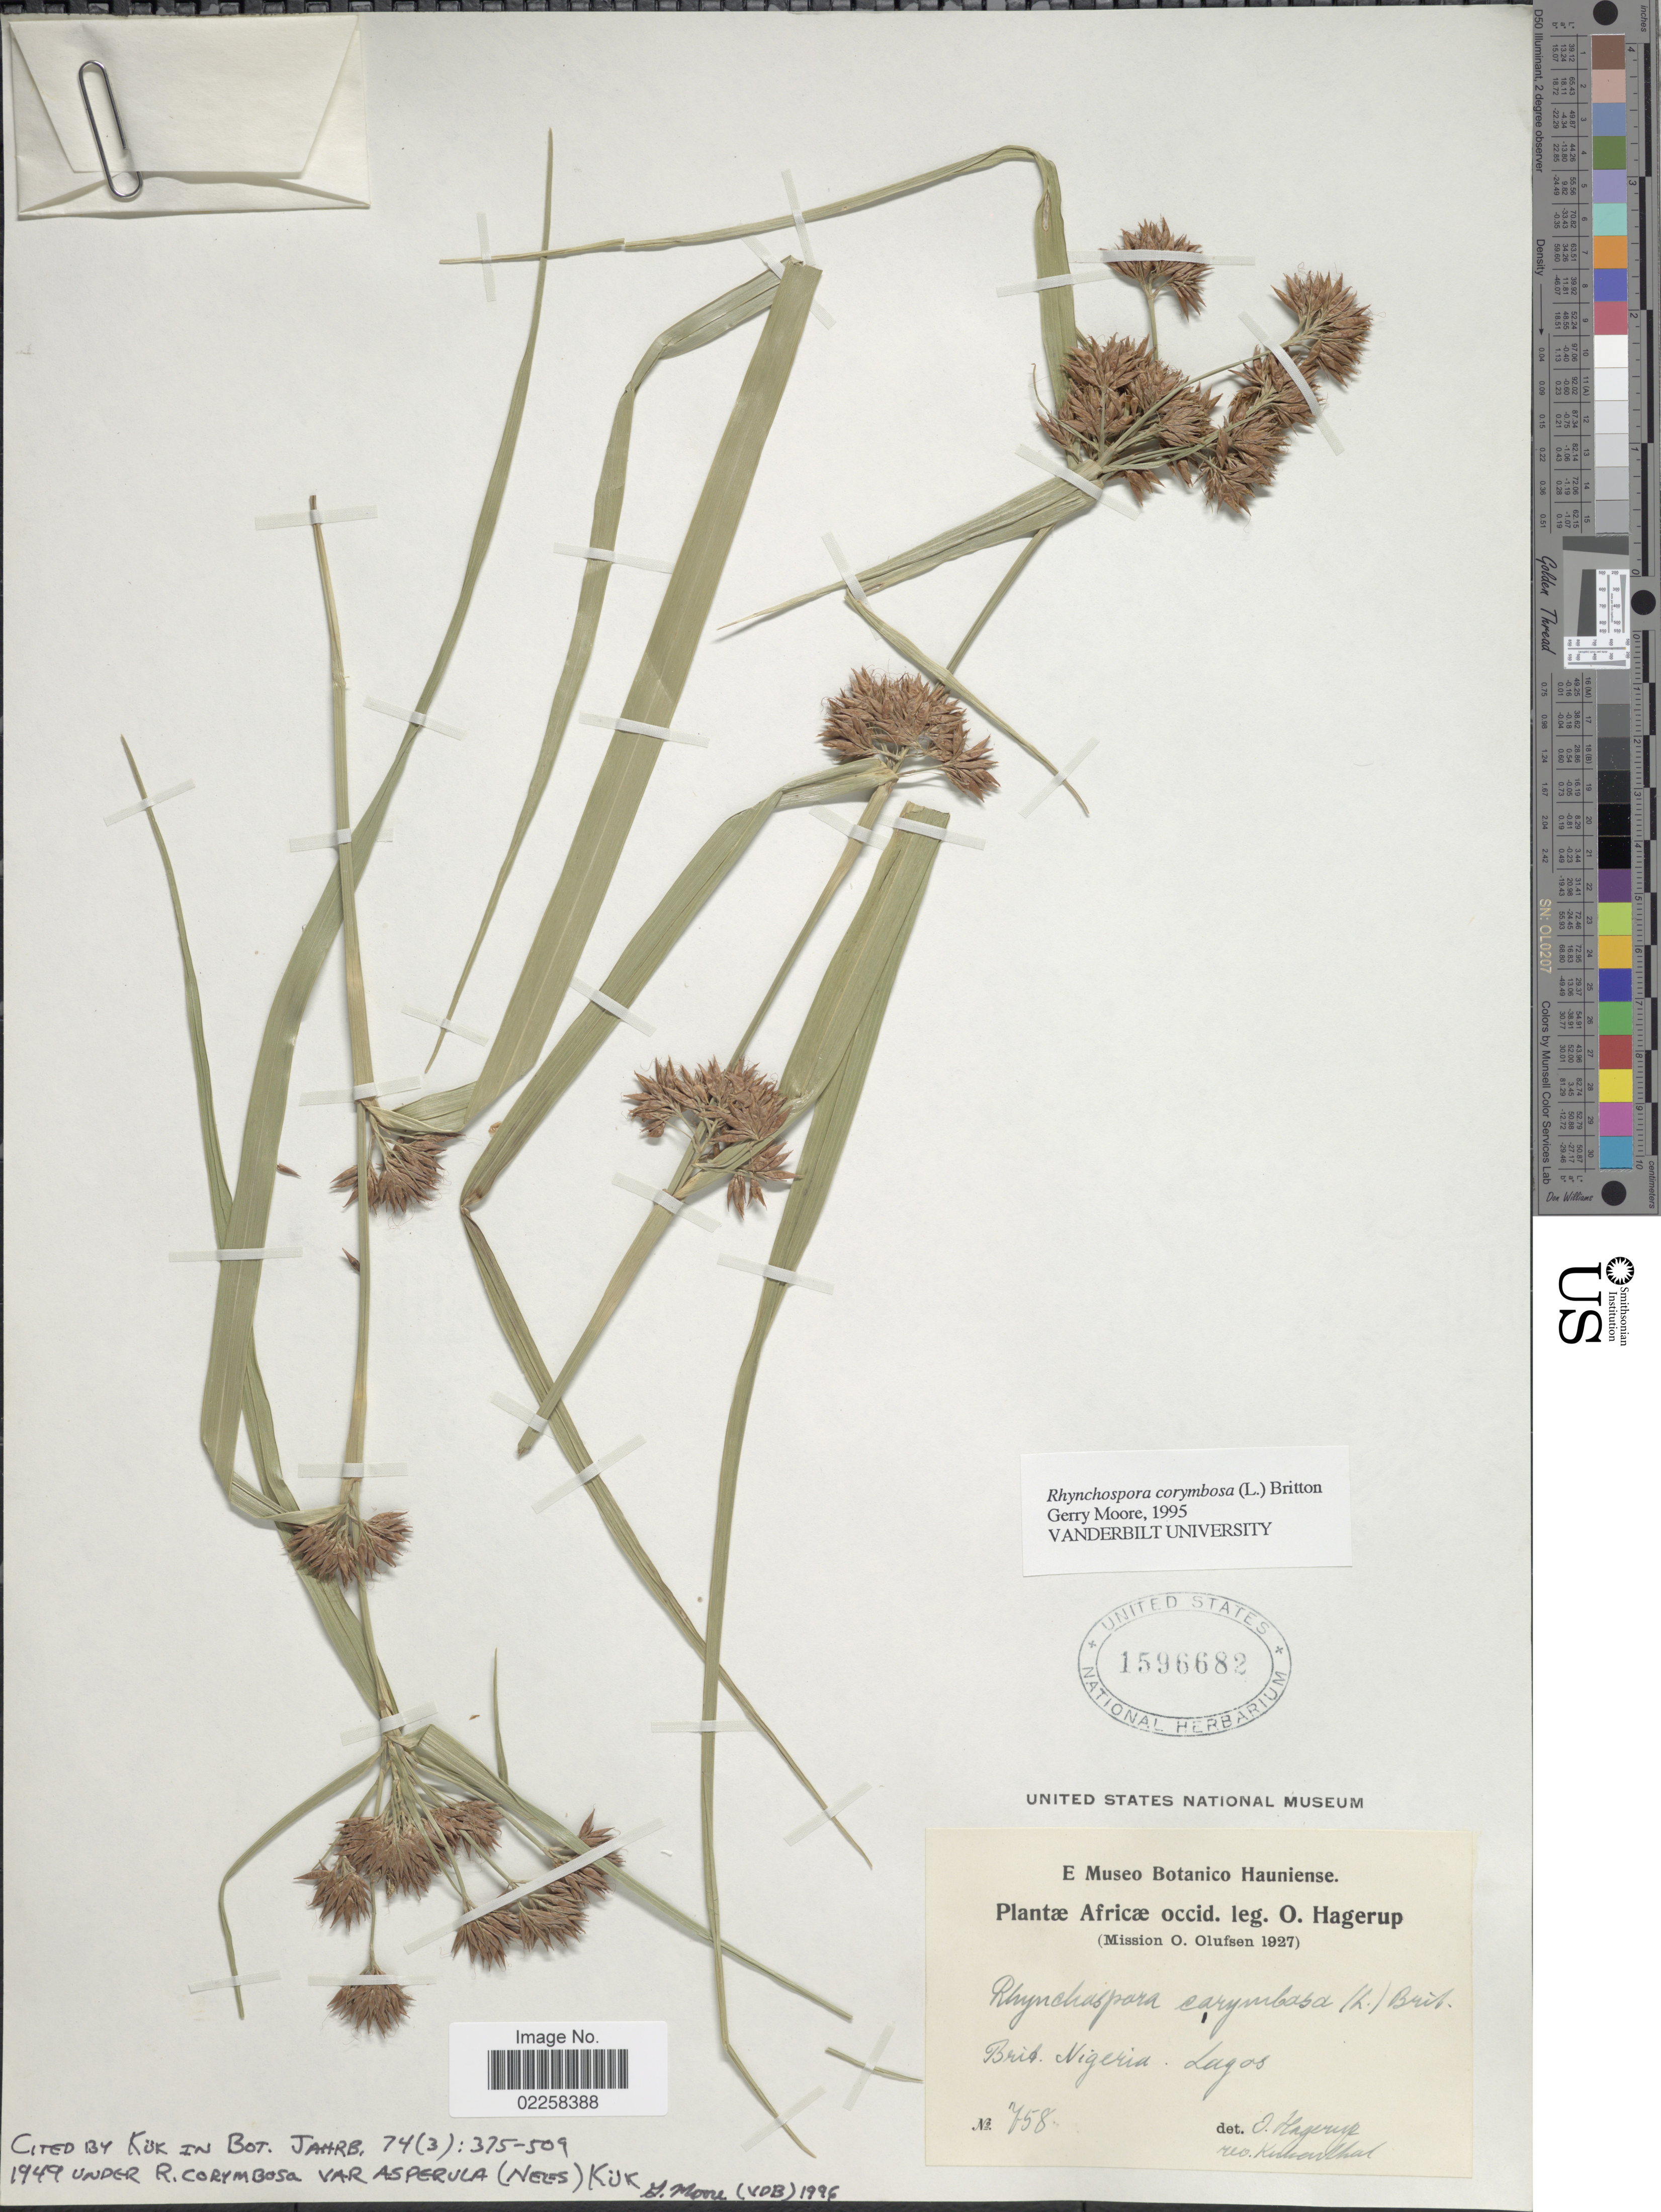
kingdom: Plantae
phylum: Tracheophyta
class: Liliopsida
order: Poales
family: Cyperaceae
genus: Rhynchospora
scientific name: Rhynchospora corymbosa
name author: (L.) Britton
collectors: O. Hagerup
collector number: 758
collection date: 1927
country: Nigeria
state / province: Lagos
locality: Brit, Negeria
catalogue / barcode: US 1596682